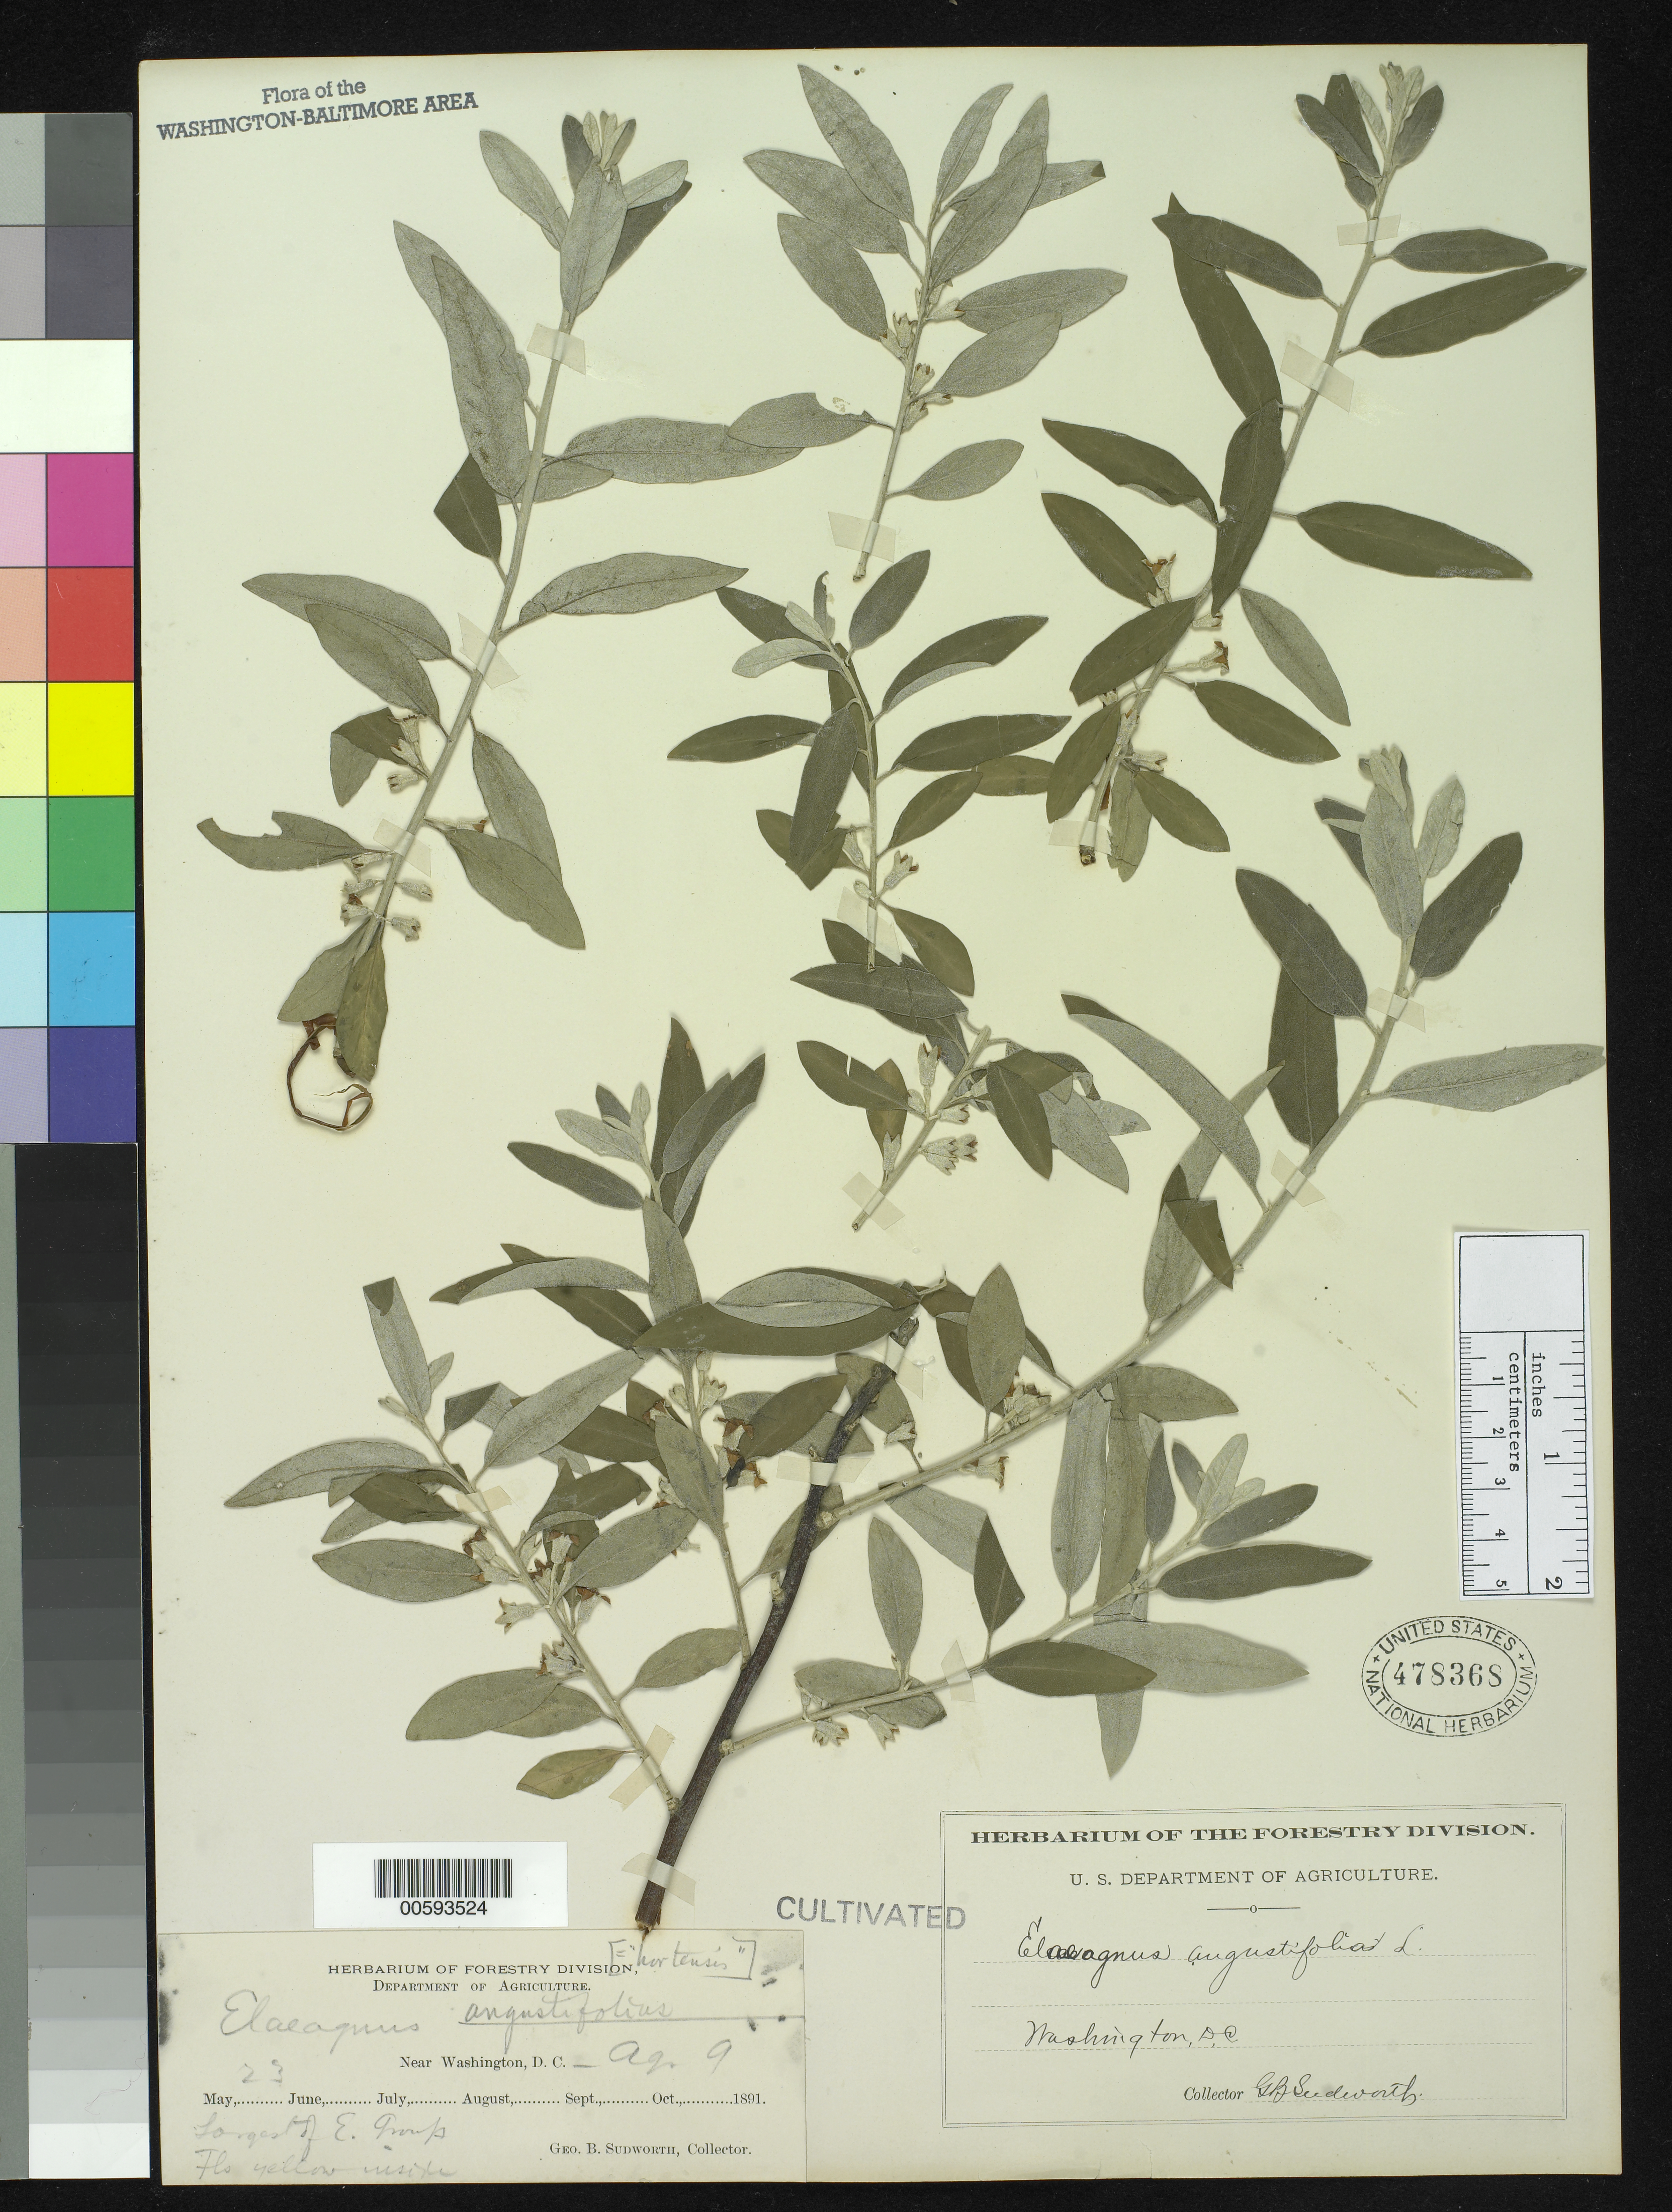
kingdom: Plantae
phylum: Tracheophyta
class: Magnoliopsida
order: Rosales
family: Elaeagnaceae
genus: Elaeagnus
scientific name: Elaeagnus angustifolia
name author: L.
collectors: G. B. Sudworth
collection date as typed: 23 May 1891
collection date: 1891-05-23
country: United States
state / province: District of Columbia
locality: Department of Agriculture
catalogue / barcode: US 478368